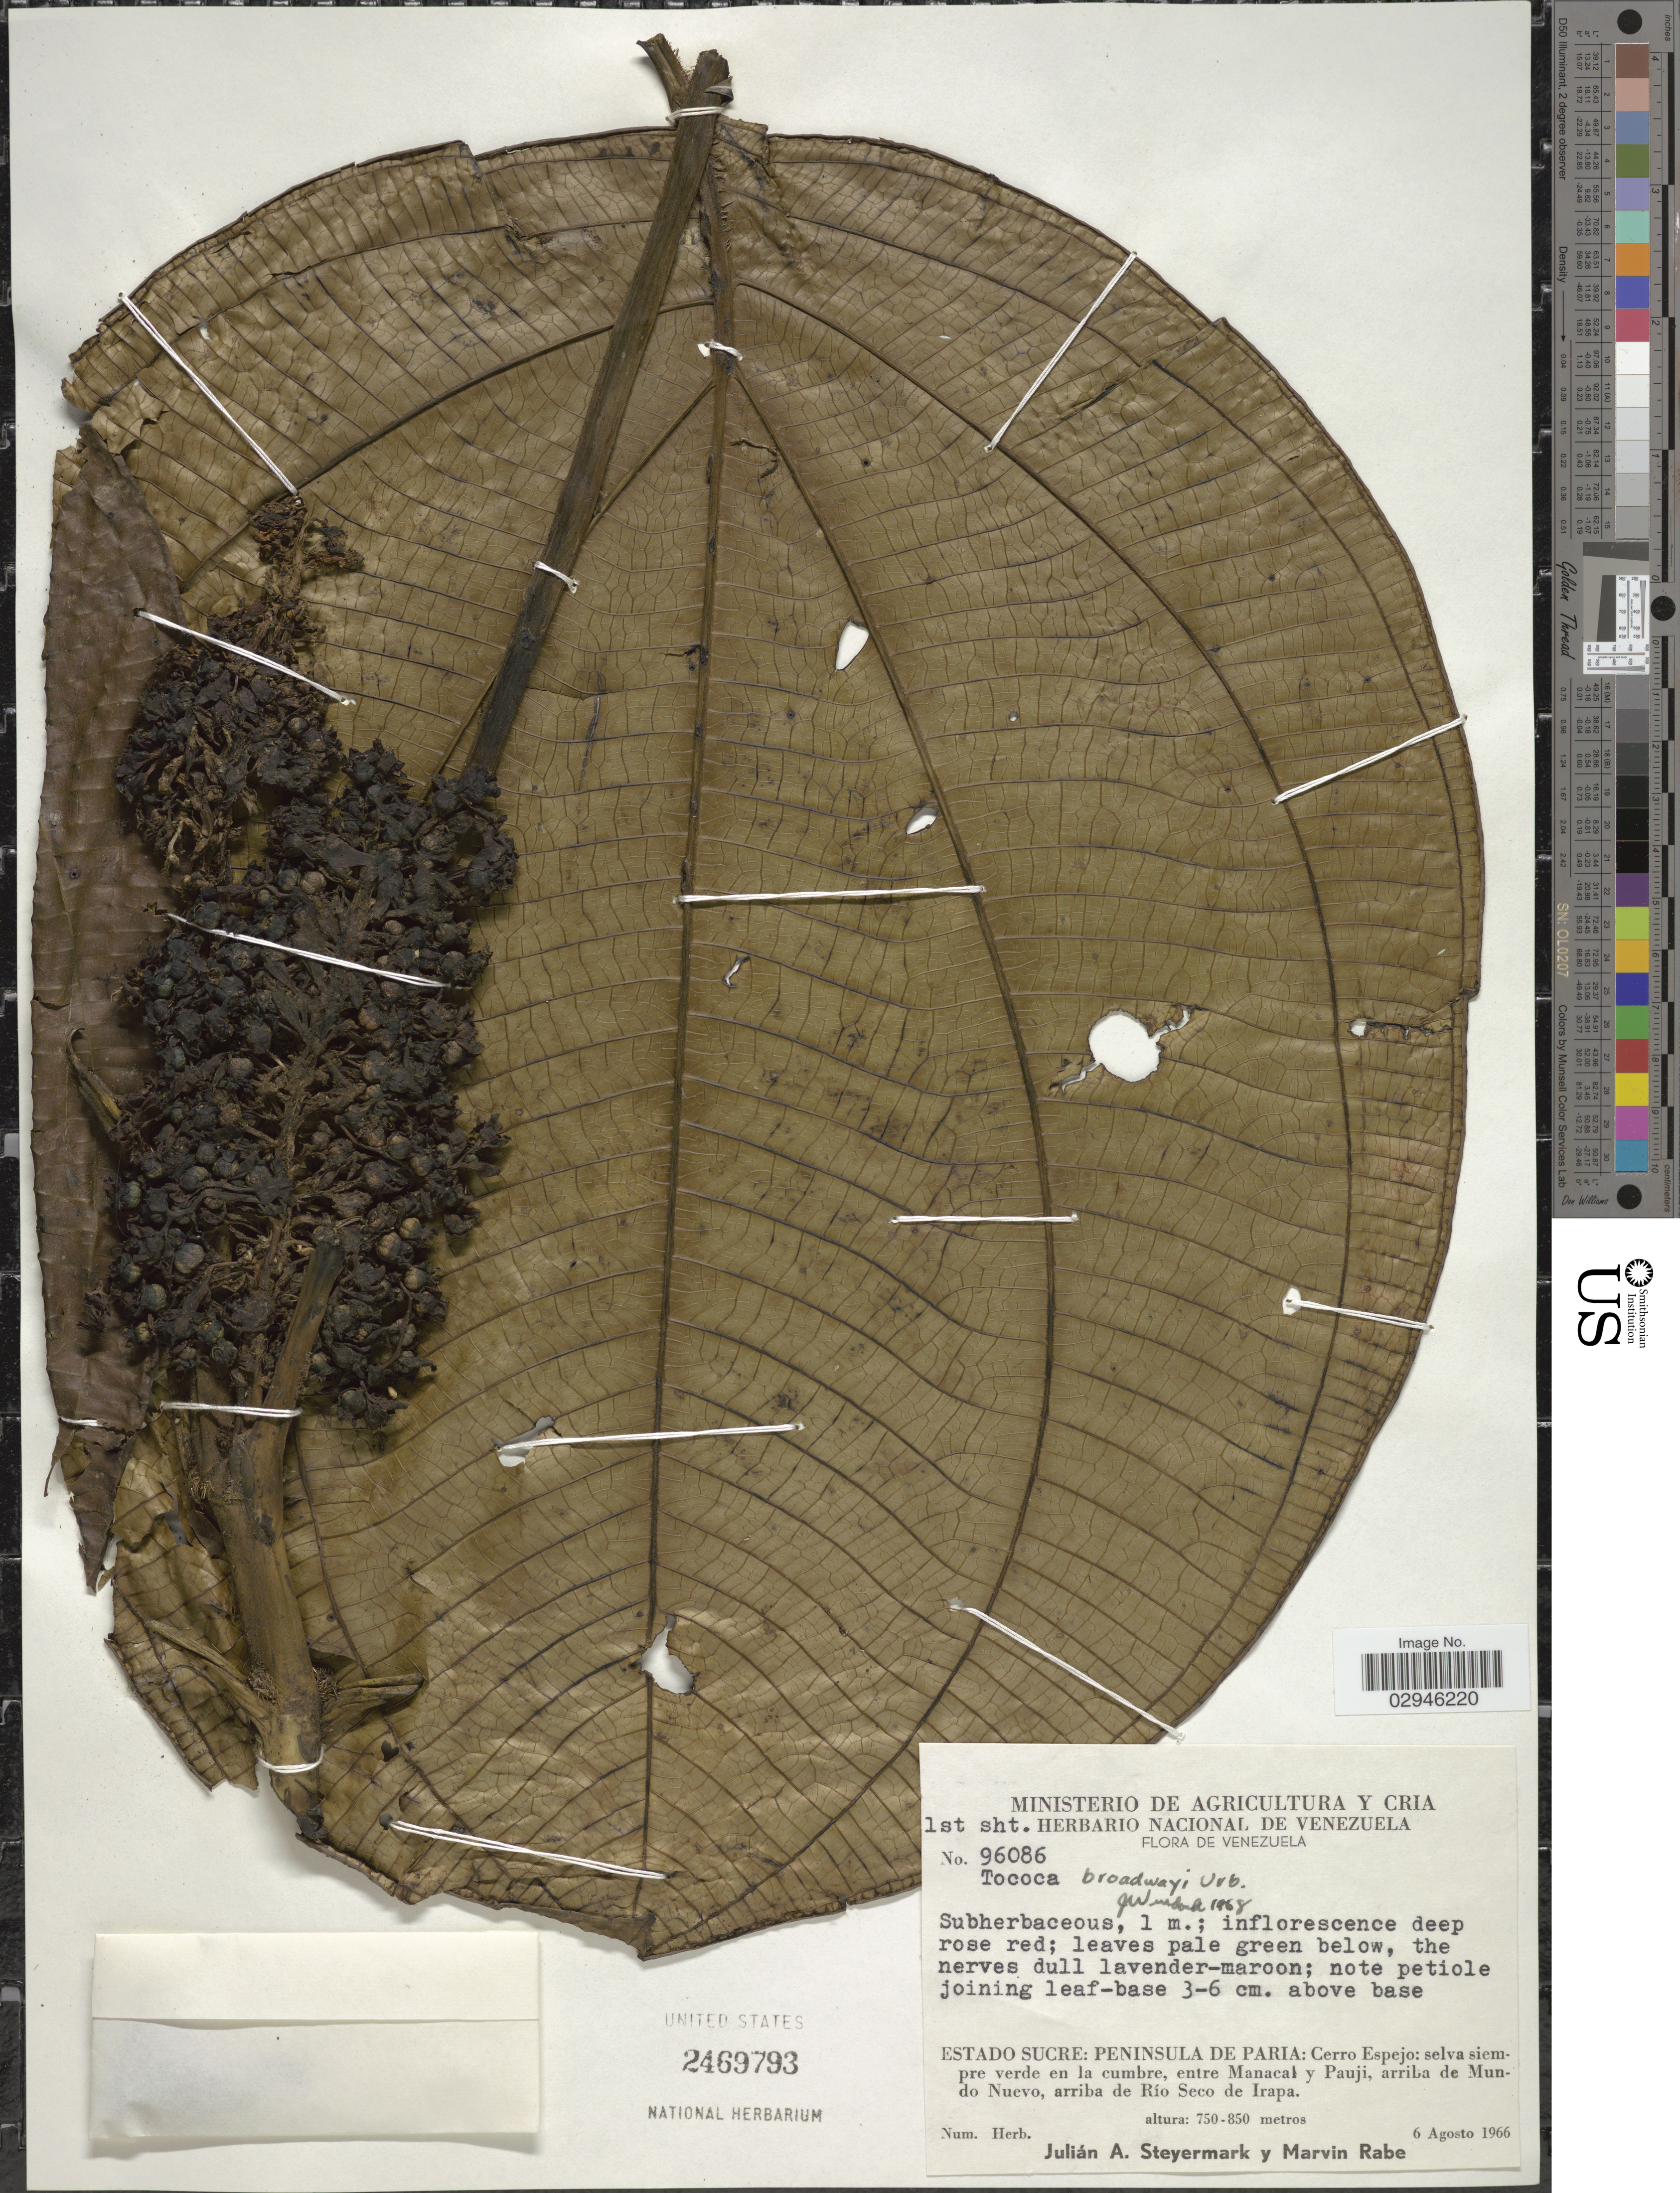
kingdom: Plantae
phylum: Tracheophyta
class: Magnoliopsida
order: Myrtales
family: Melastomataceae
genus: Tococa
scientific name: Tococa broadwayi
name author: Urb.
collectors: J. Steyermark & M. Rabe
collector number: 96086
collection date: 1966-08-06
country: Venezuela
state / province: Sucre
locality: Peninsula de Paria: Cerro Espejo: selva siempre verde en la cumbre, entre Manacal y Pauji, arriba de Mundo Nuevo, arriba de Río Seco de Irapa.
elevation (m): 750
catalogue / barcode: US 2469793